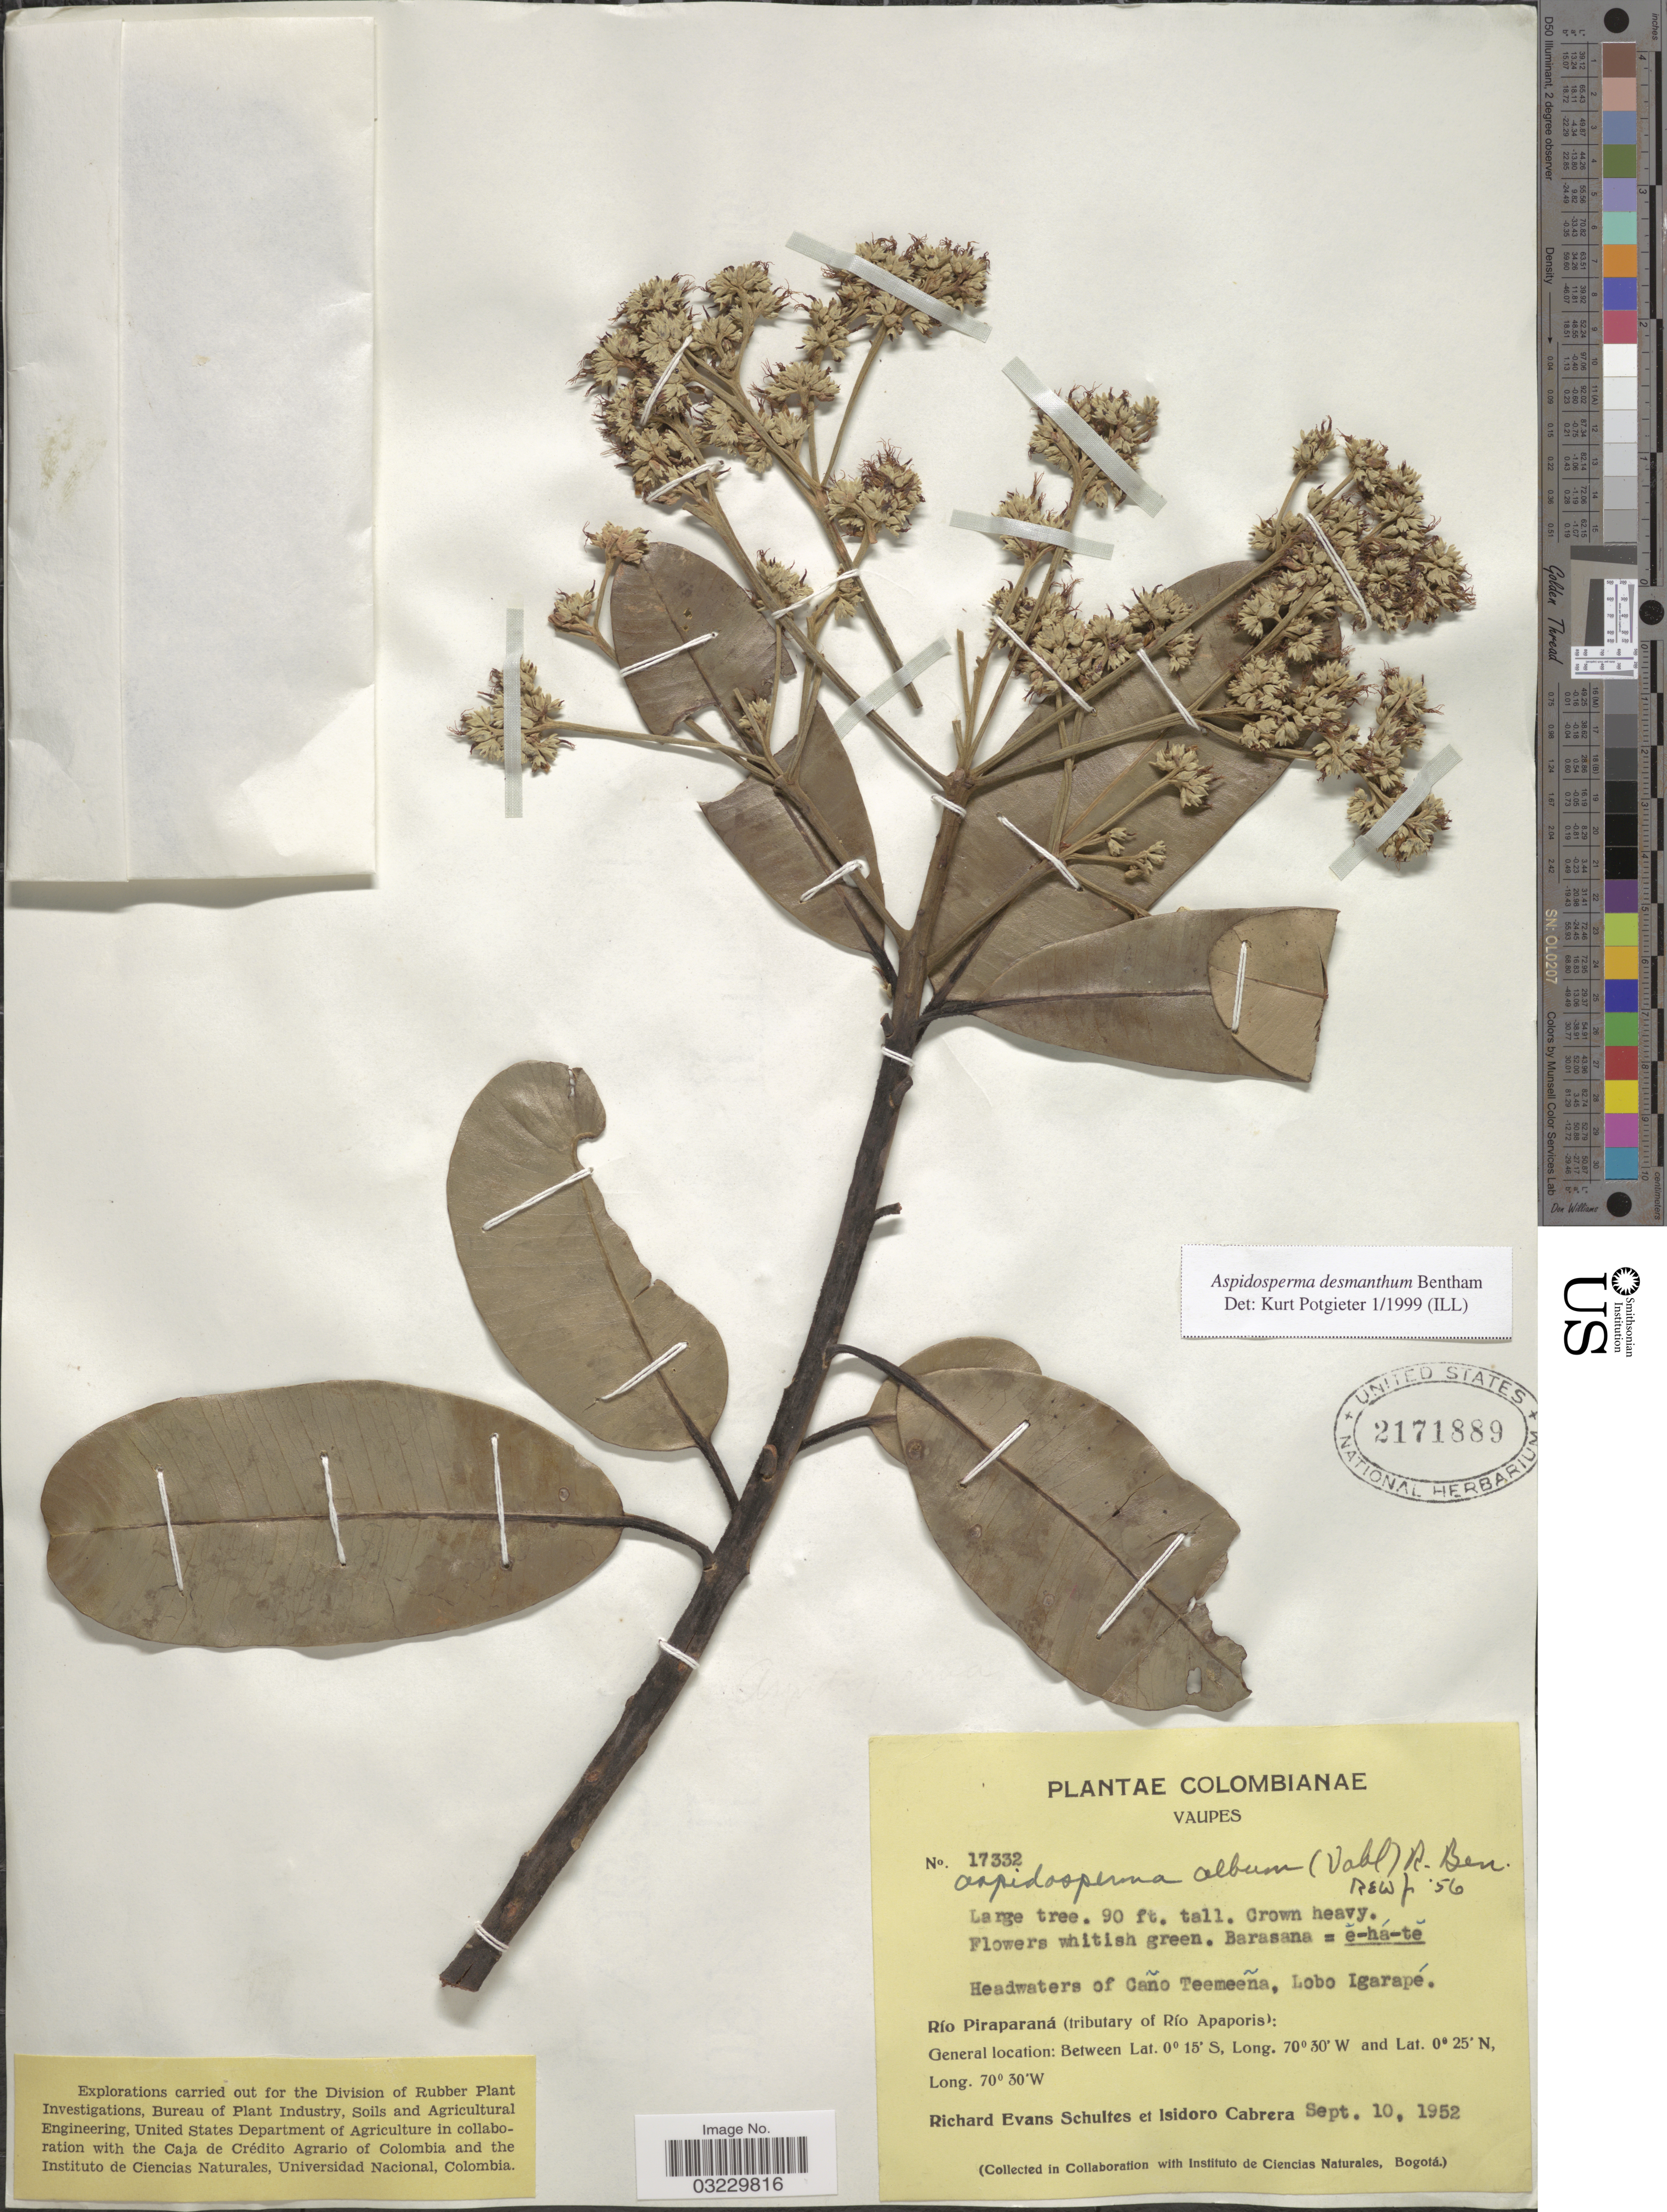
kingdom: Plantae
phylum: Tracheophyta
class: Magnoliopsida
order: Gentianales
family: Apocynaceae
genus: Aspidosperma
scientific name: Aspidosperma desmanthum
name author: Benth. ex Müll. Arg.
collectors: R. E. Schultes & I. Cabrera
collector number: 17332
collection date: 1952-09-10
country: Colombia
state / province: Vaupés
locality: Headwaters of Caño Teemeeña, Lobo Igarapé. Río Piraparaná (tributary of Río Apaporis).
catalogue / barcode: US 2171889